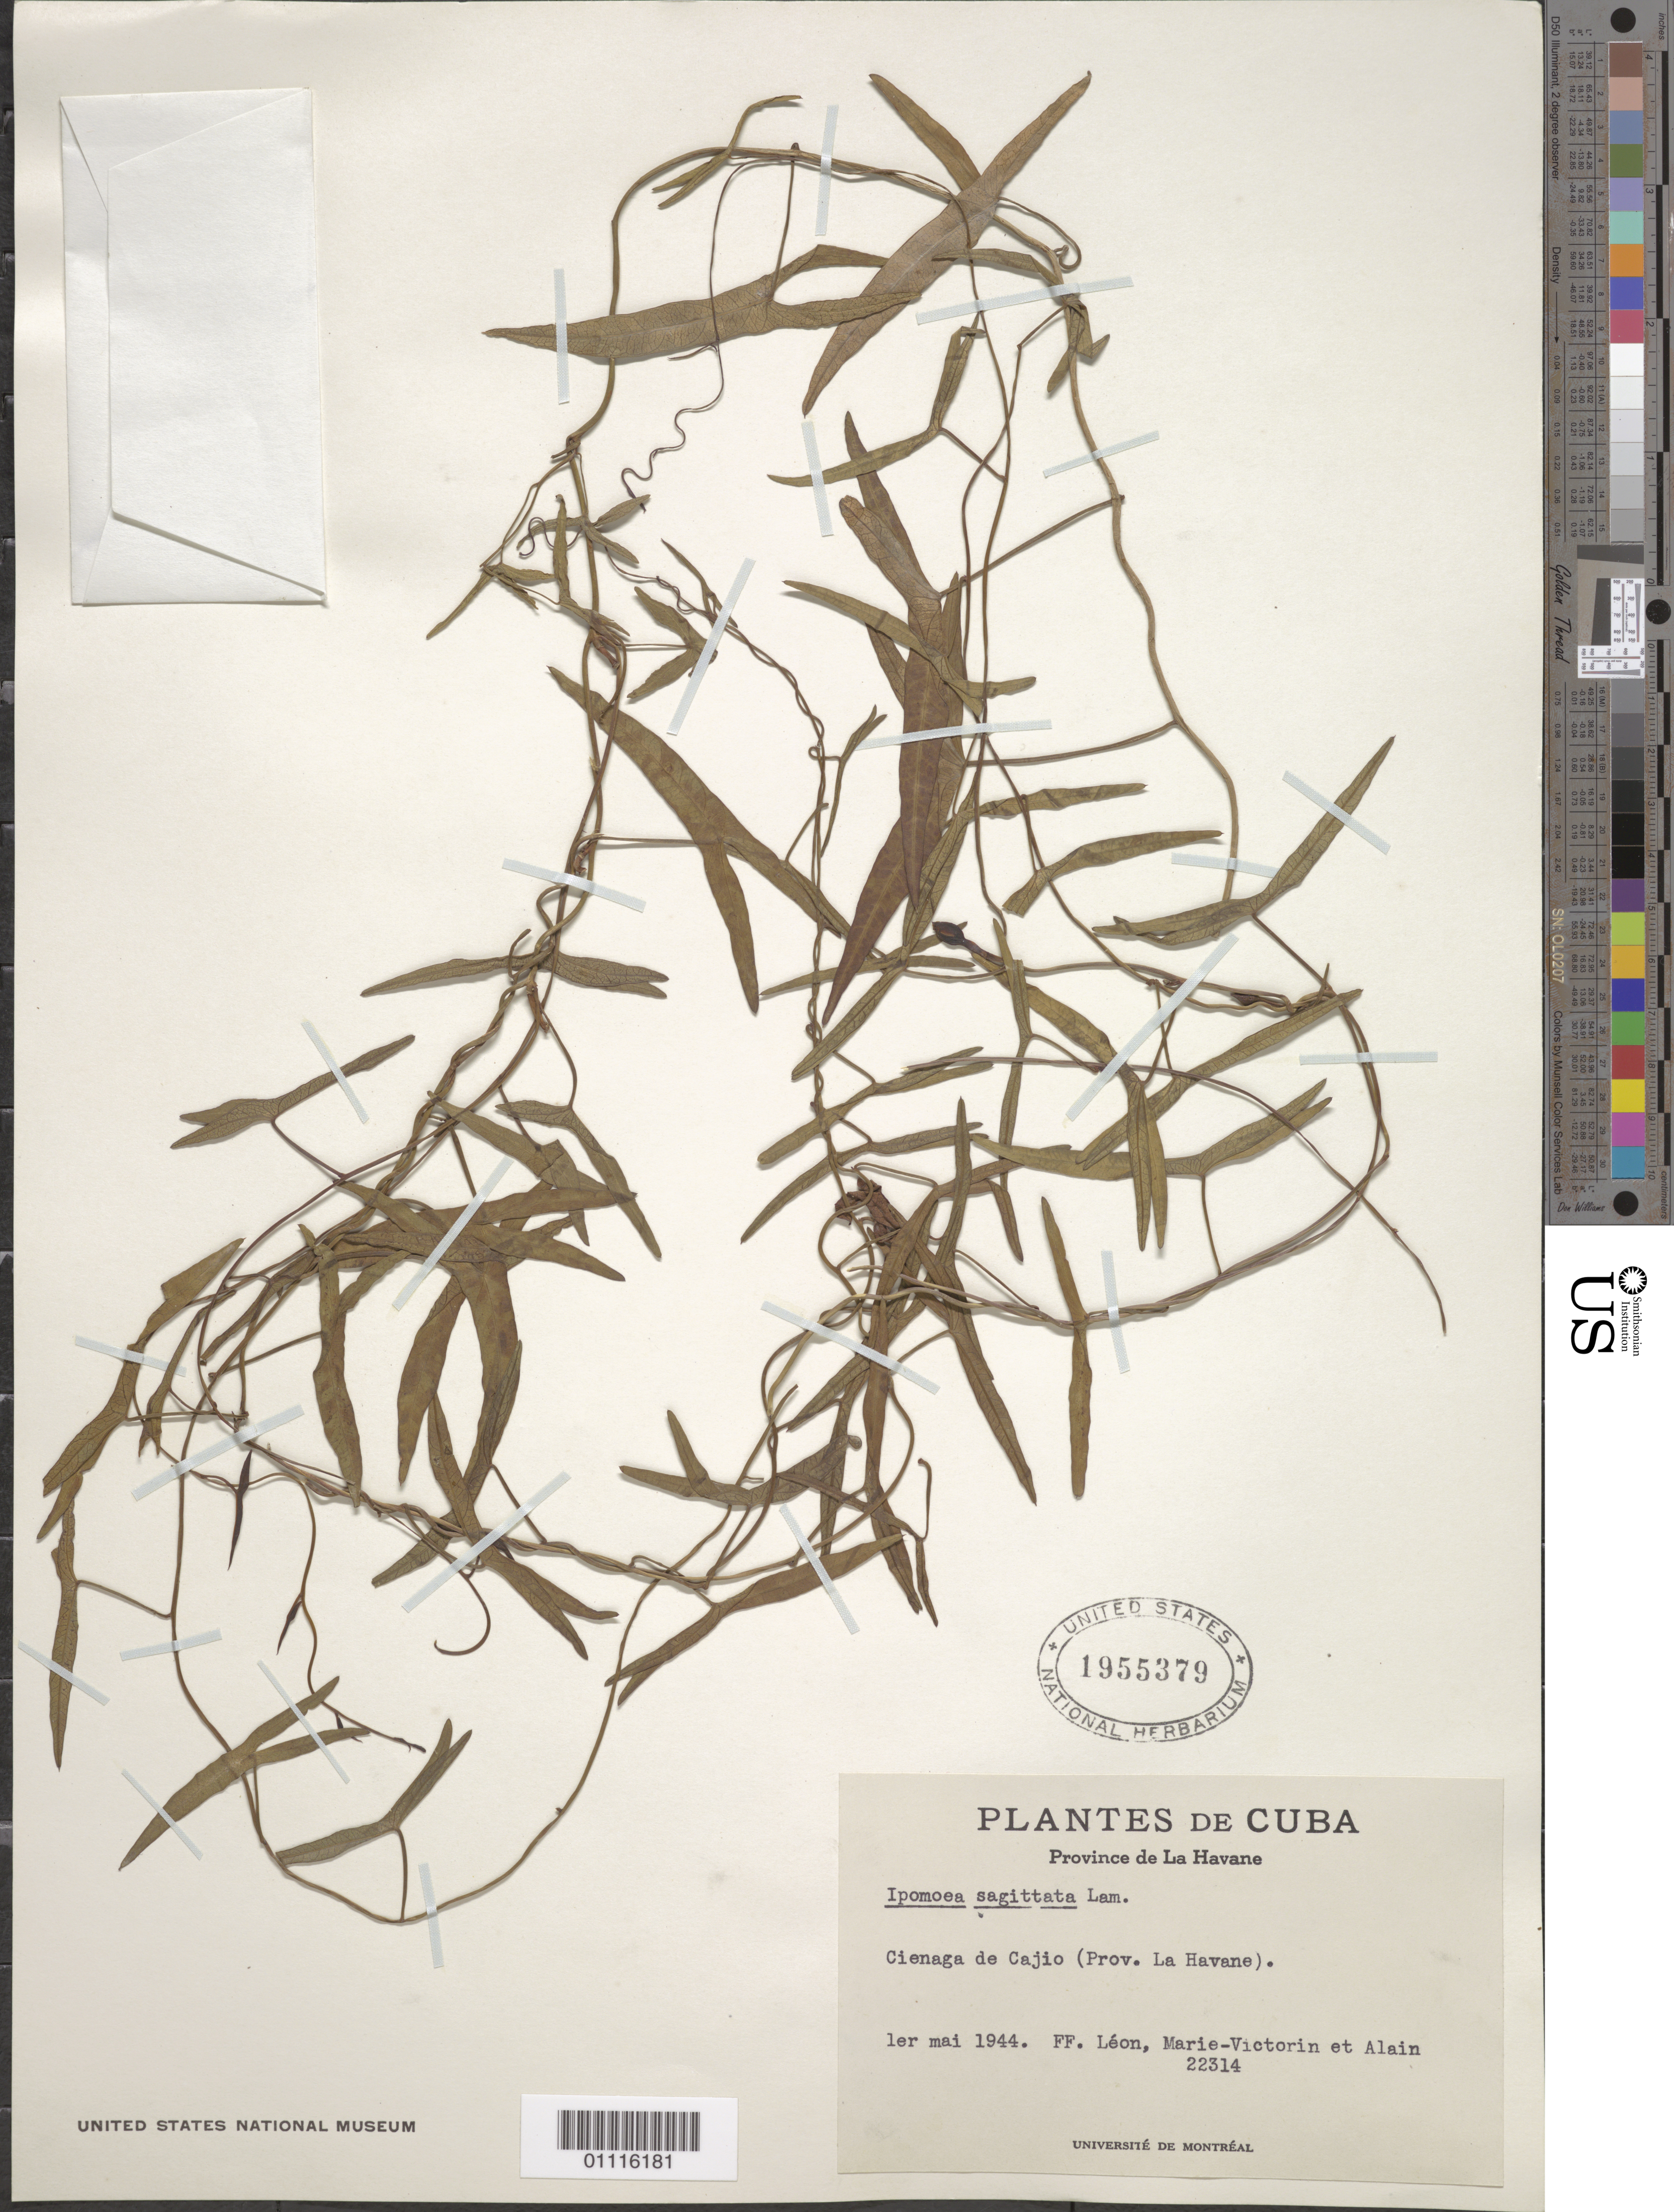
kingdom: Plantae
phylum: Tracheophyta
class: Magnoliopsida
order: Solanales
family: Convolvulaceae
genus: Ipomoea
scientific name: Ipomoea sagittata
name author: Poir.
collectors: Bro. León, Fr. Marie-Victorin & A. H. Liogier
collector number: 22314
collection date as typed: May 1944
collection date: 1944-05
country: Cuba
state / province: La Habana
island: Cuba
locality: Cienaga de Cajio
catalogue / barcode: US 1955379